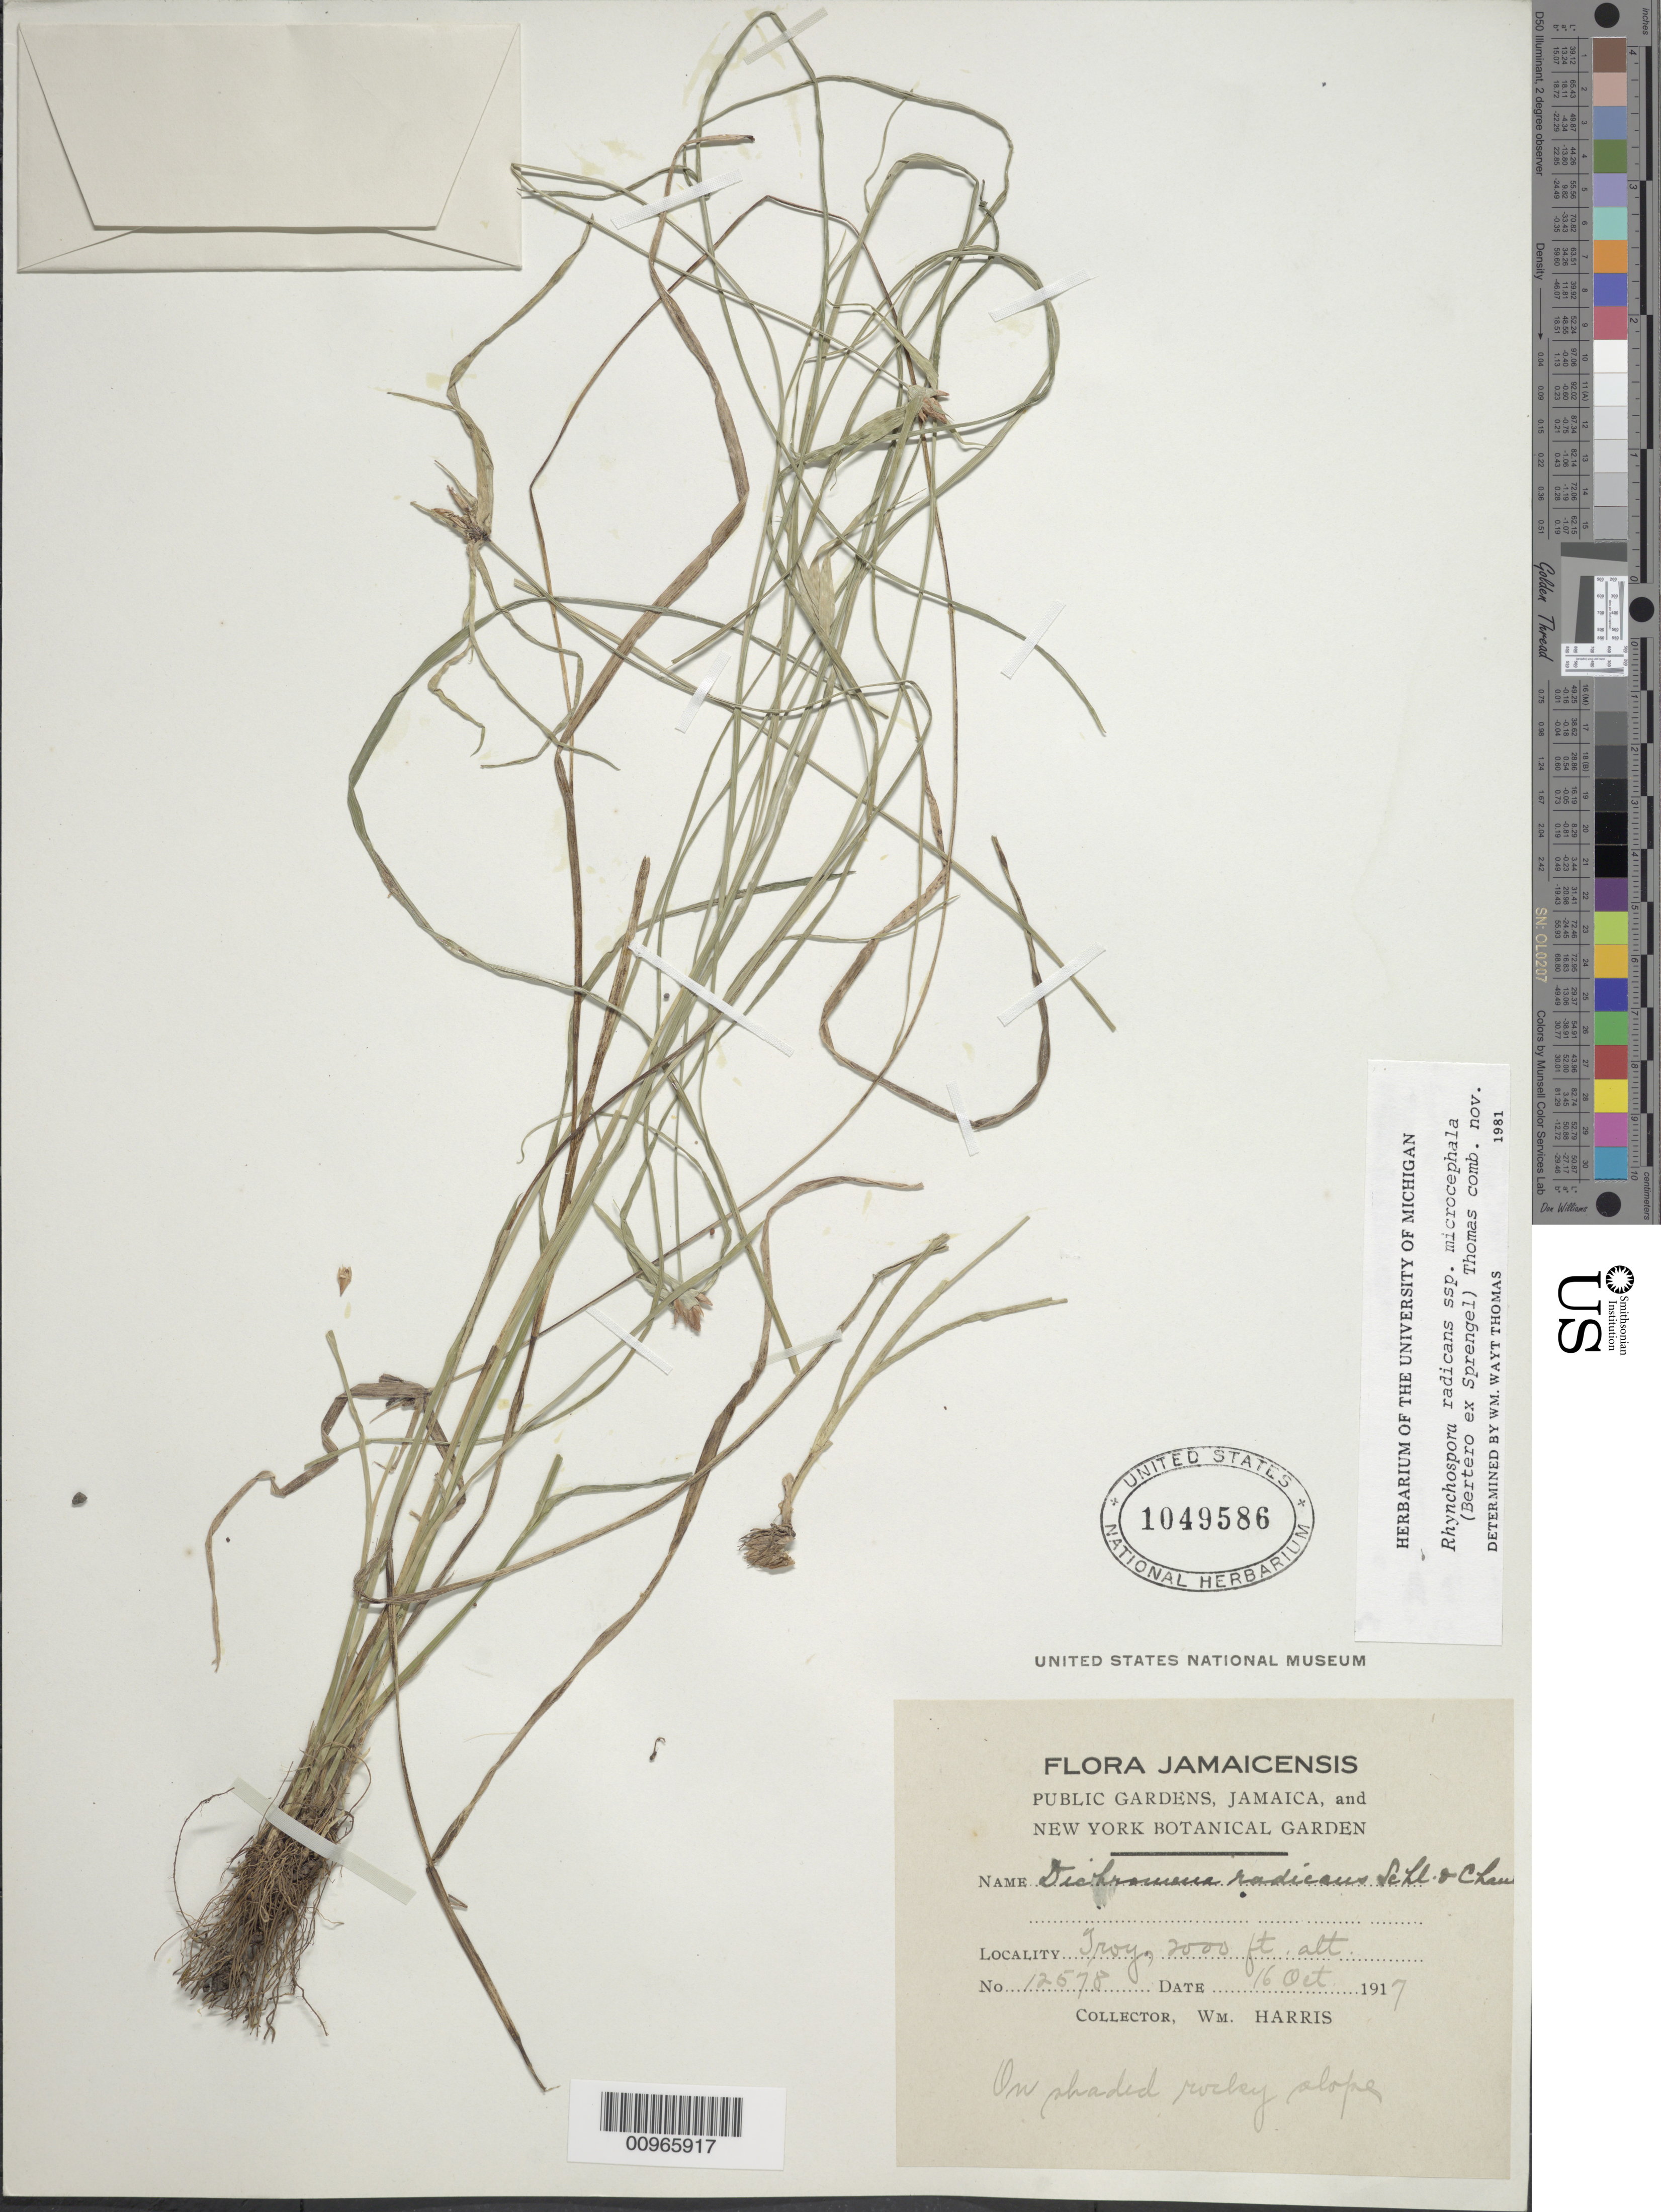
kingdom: Plantae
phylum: Tracheophyta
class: Liliopsida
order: Poales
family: Cyperaceae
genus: Rhynchospora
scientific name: Rhynchospora radicans subsp. microcephala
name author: (Bertero ex Spreng.) W.W. Thomas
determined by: Thomas, W. W., (NY), New York Botanical Garden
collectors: W. H. Harris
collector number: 12578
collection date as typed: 16 Oct 1917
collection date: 1917-10-16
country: Jamaica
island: Jamaica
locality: Troy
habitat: On shaded rocky place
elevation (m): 610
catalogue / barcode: US 1049586